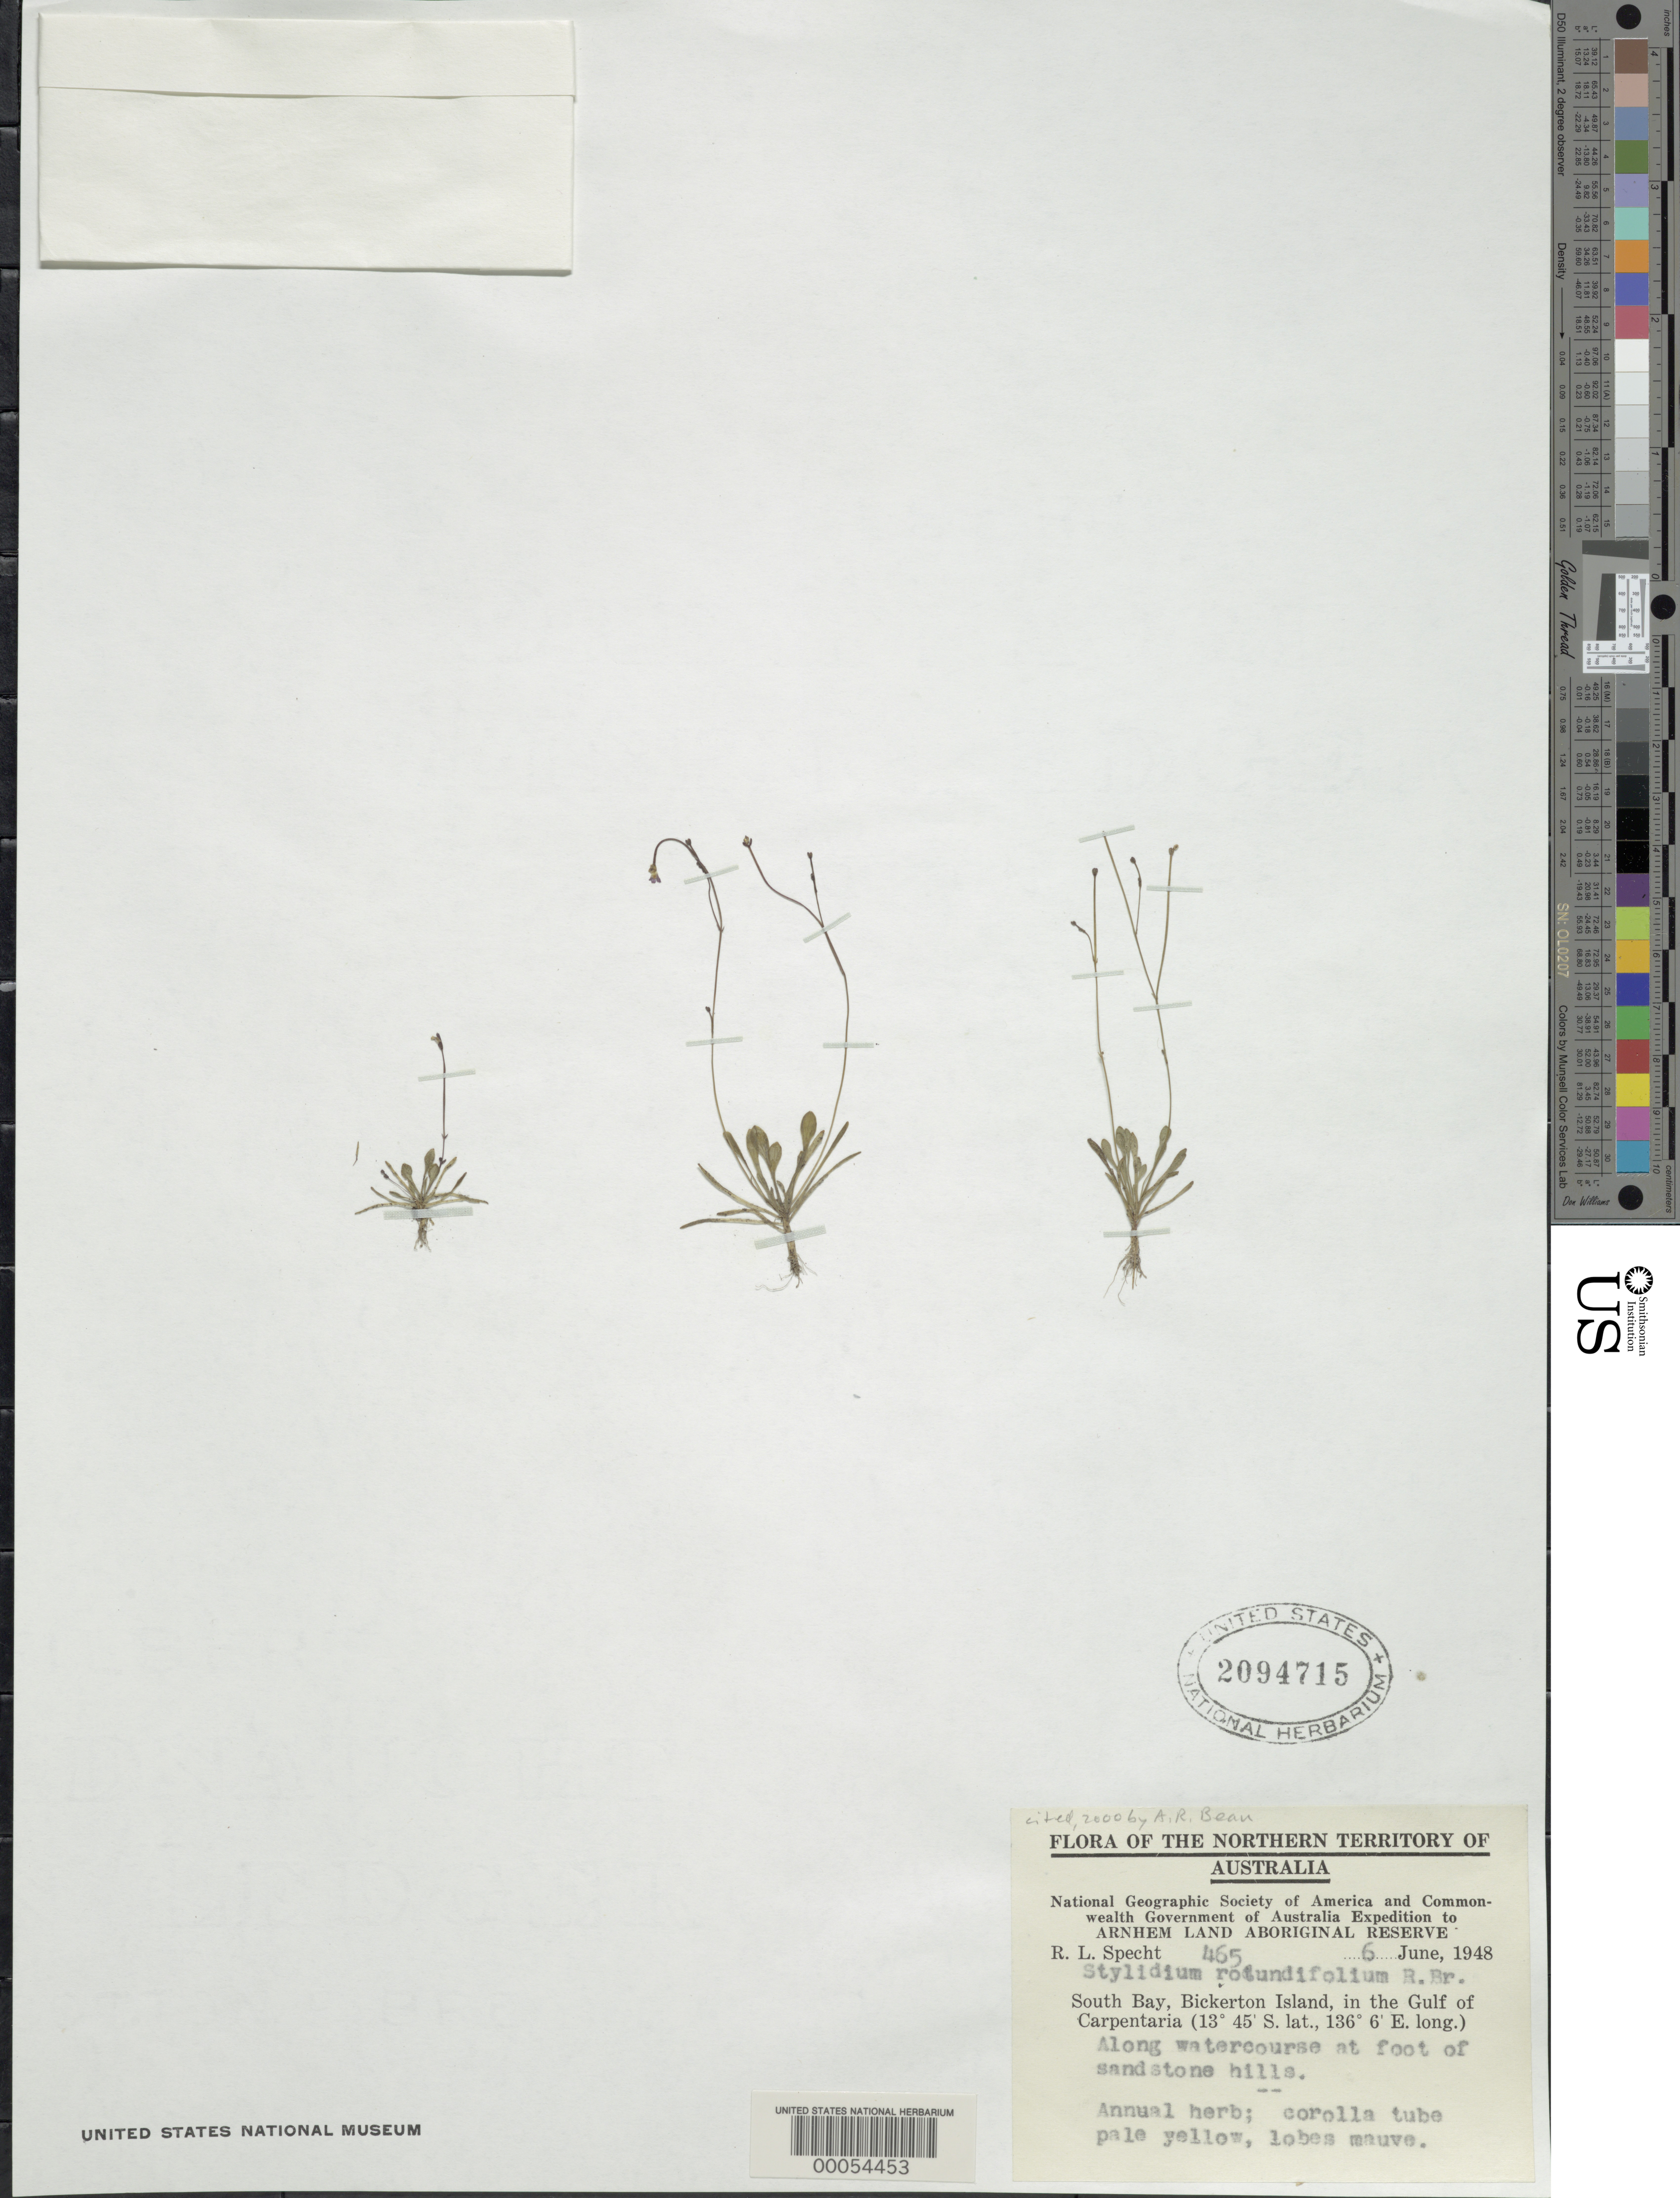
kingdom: Plantae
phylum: Tracheophyta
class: Magnoliopsida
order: Asterales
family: Stylidiaceae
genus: Stylidium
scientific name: Stylidium rotundifolium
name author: R. Br.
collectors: R. L. Specht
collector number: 465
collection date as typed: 06 Jun 1948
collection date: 1948-06-06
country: Australia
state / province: Northern Territory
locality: Arnhem land aboriginal reserve: south bay, bickerton island, in gulf of carpentaria.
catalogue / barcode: US 2094715